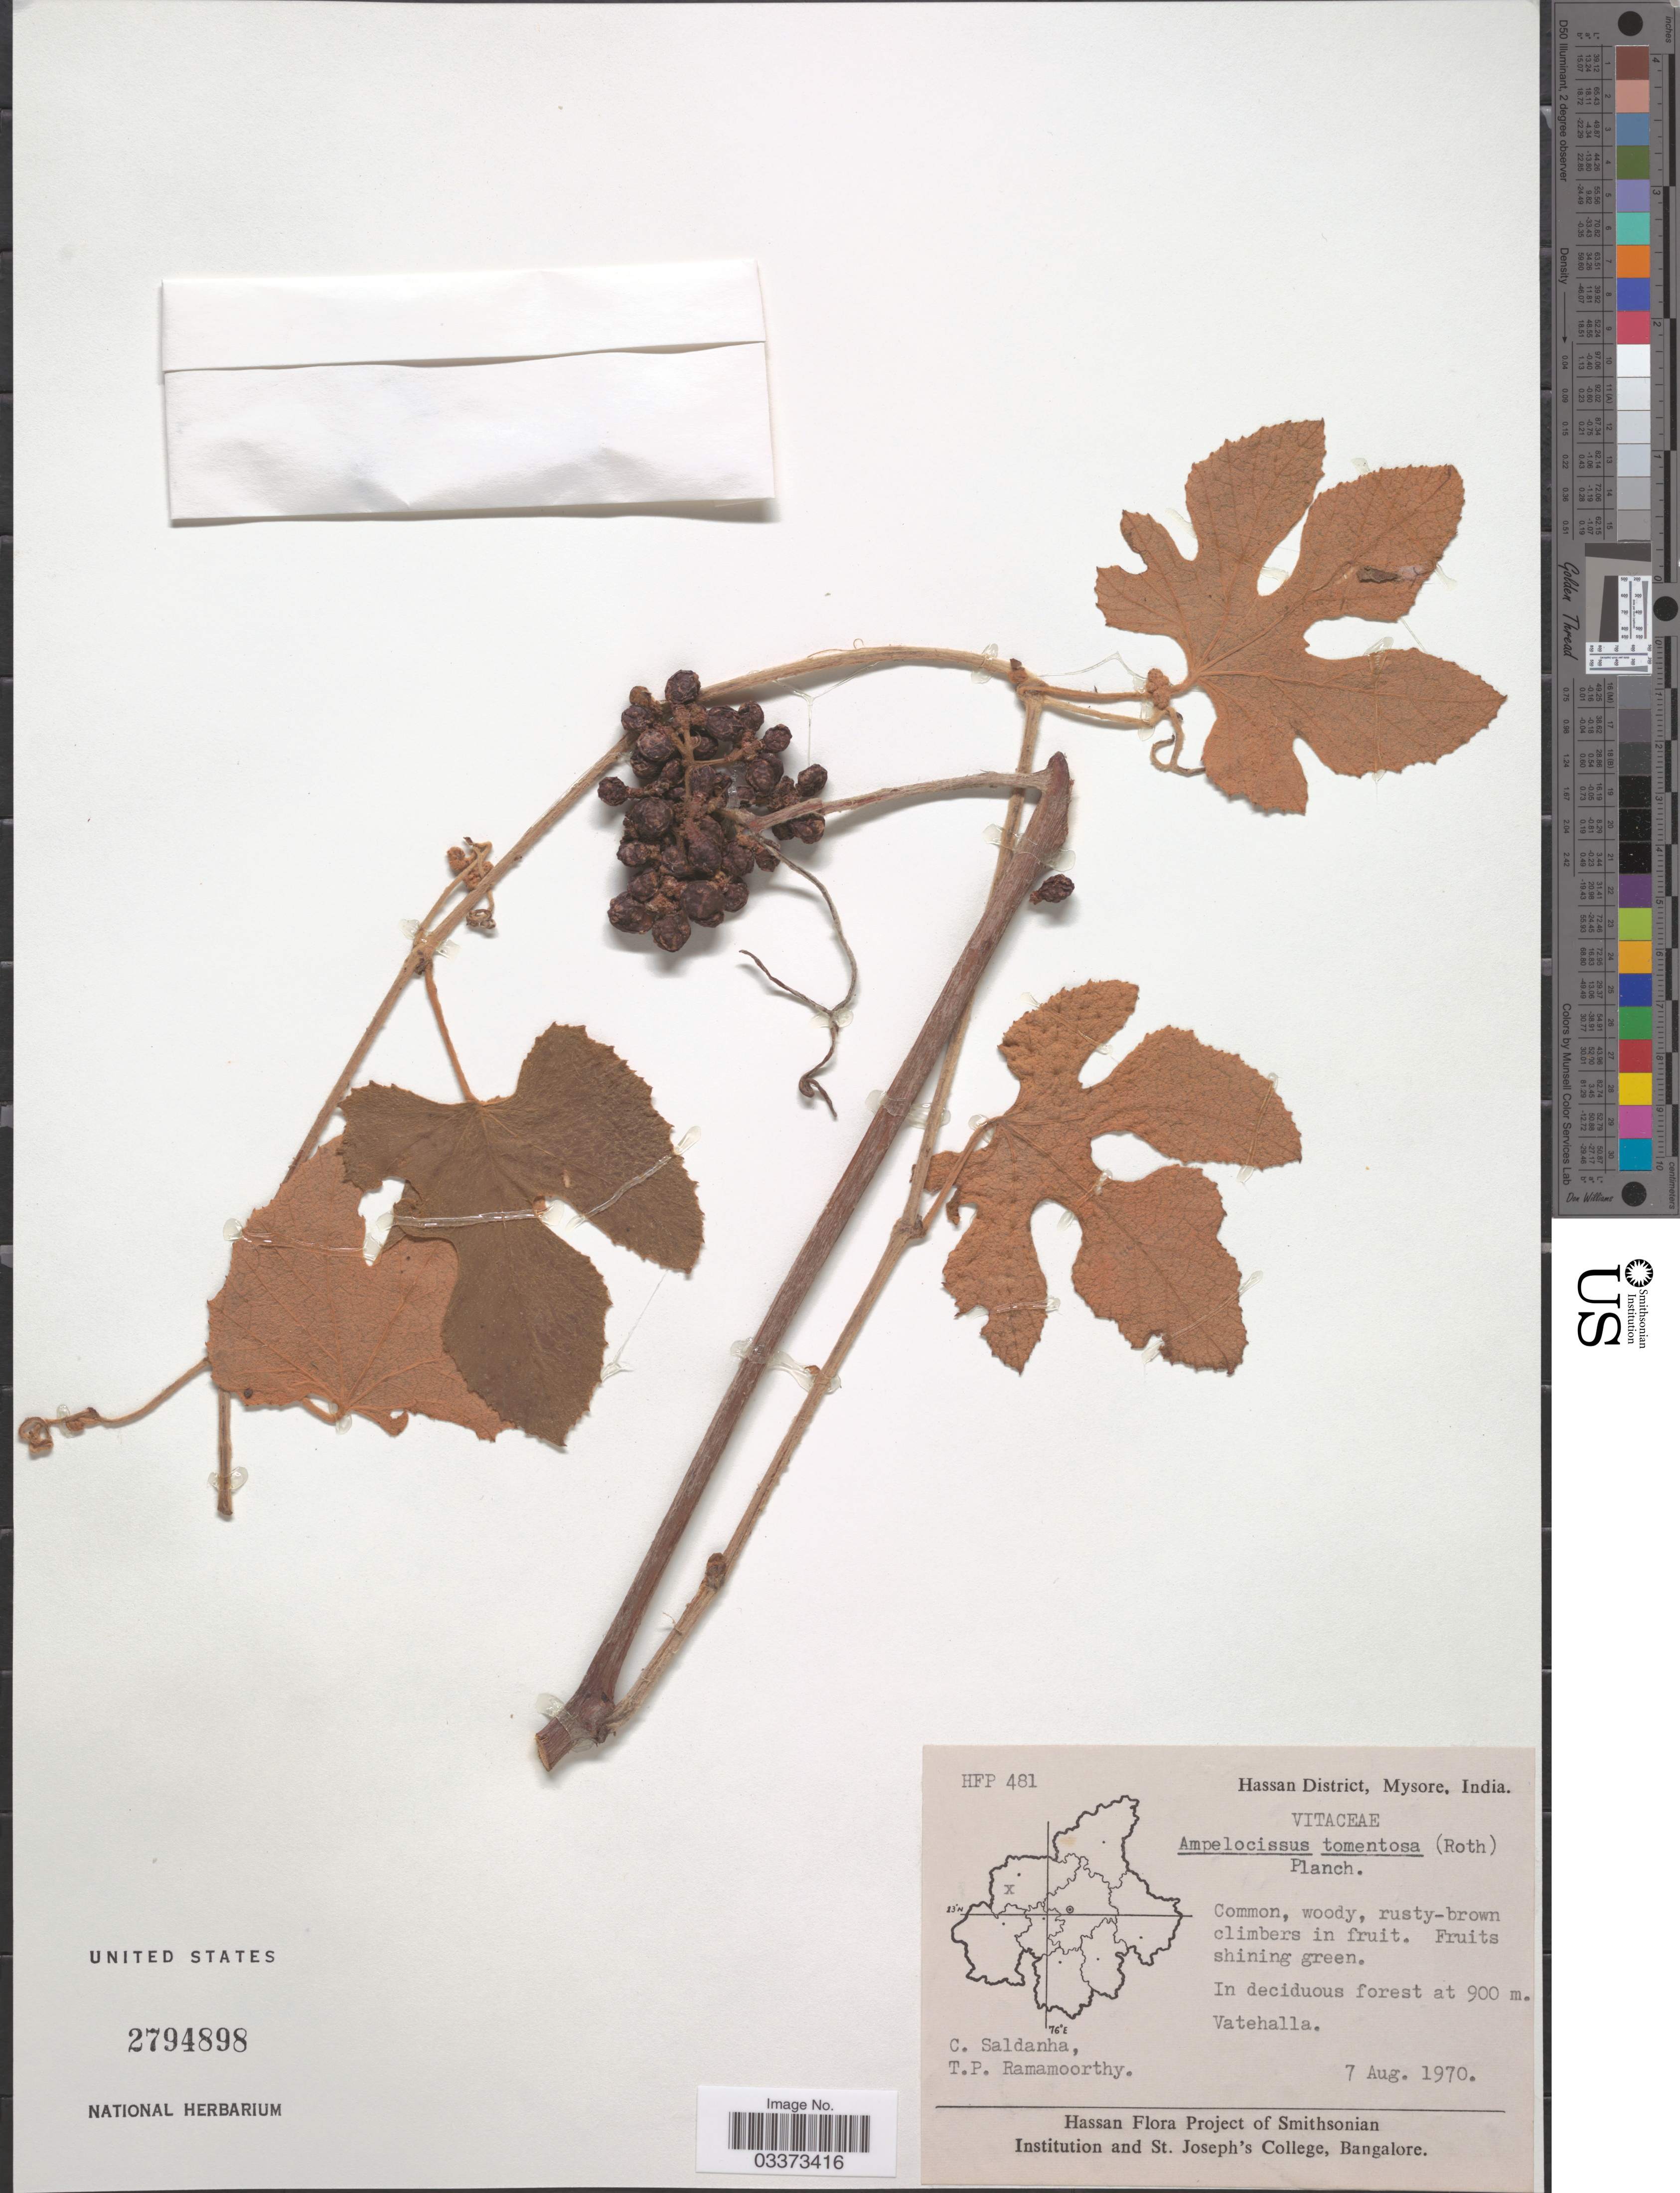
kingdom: Plantae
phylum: Tracheophyta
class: Magnoliopsida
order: Vitales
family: Vitaceae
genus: Ampelocissus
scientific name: Ampelocissus tomentosa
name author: (Roth in Schult.) Planch.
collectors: C. Saldanha & T. P. Ramamoorthy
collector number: HFP 481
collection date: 1970-08-07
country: India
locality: Hassan District, Mysore. Vatehalla.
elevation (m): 900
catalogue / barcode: US 2794898